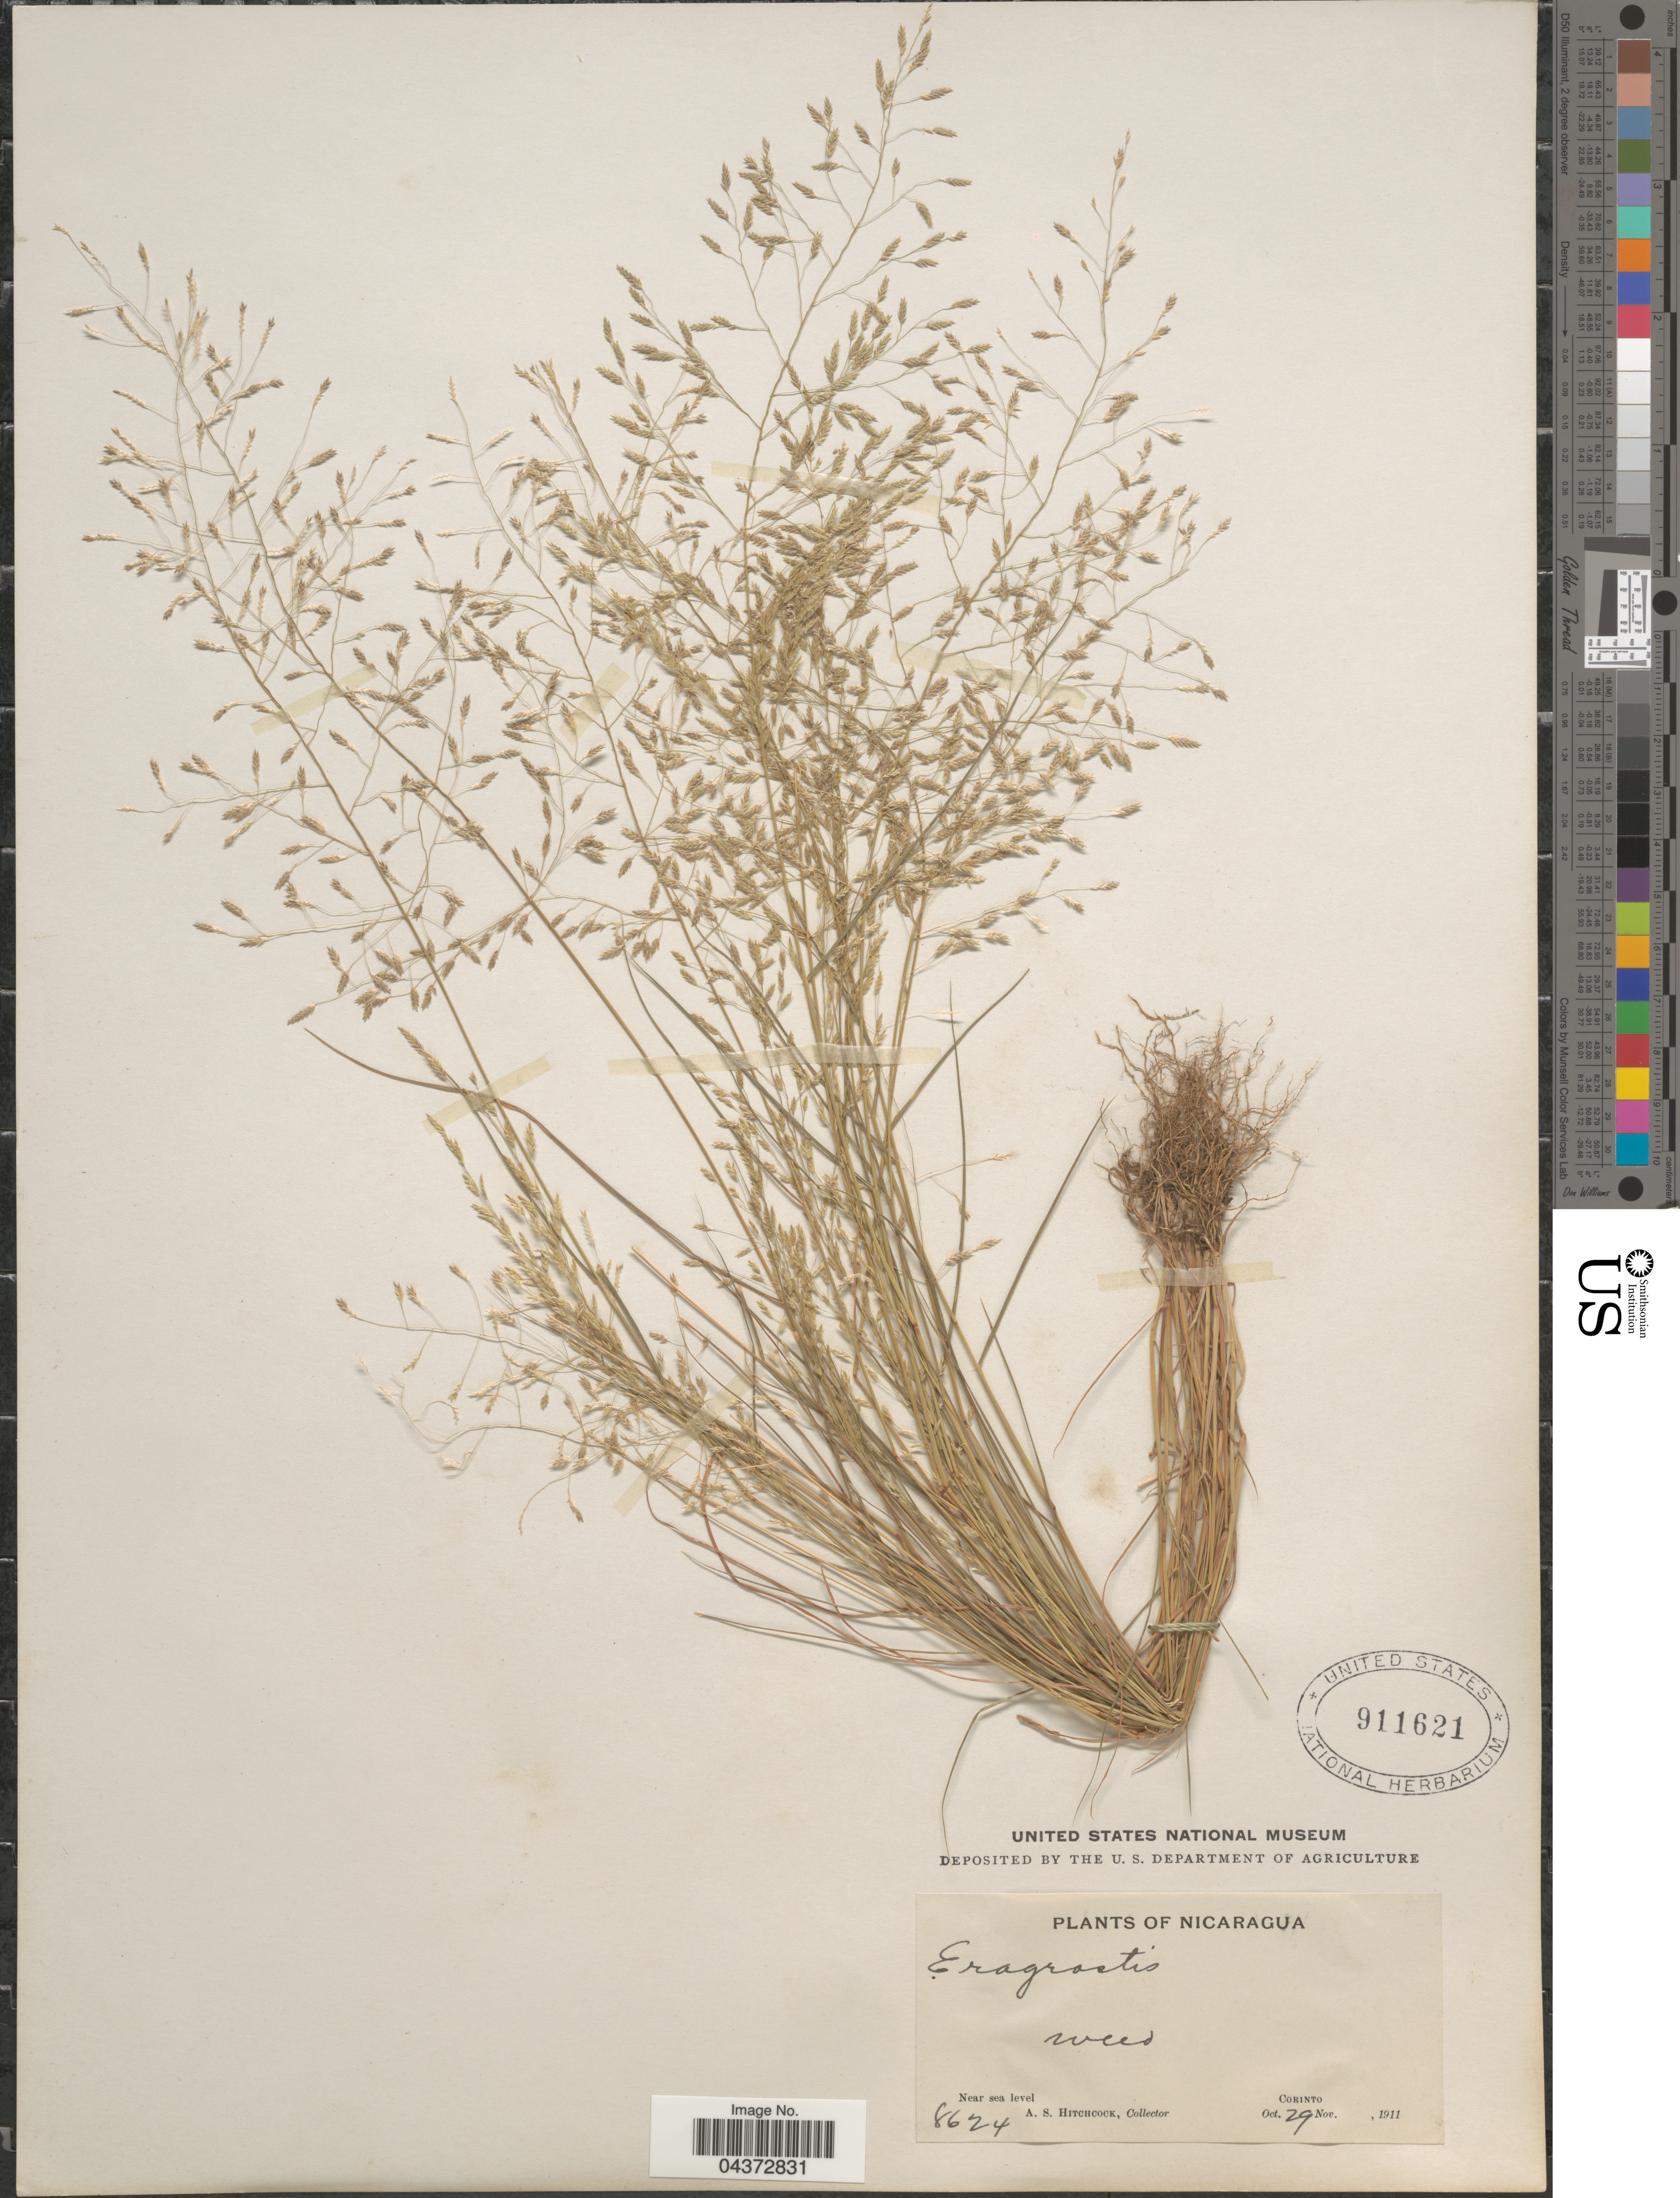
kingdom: Plantae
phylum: Tracheophyta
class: Liliopsida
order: Poales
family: Poaceae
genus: Eragrostis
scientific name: Eragrostis pectinacea var. miserrima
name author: (E. Fourn.) Reeder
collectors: A. S. Hitchcock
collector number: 8624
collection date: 1911-10-29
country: Nicaragua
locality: Corinto.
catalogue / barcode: US 911621